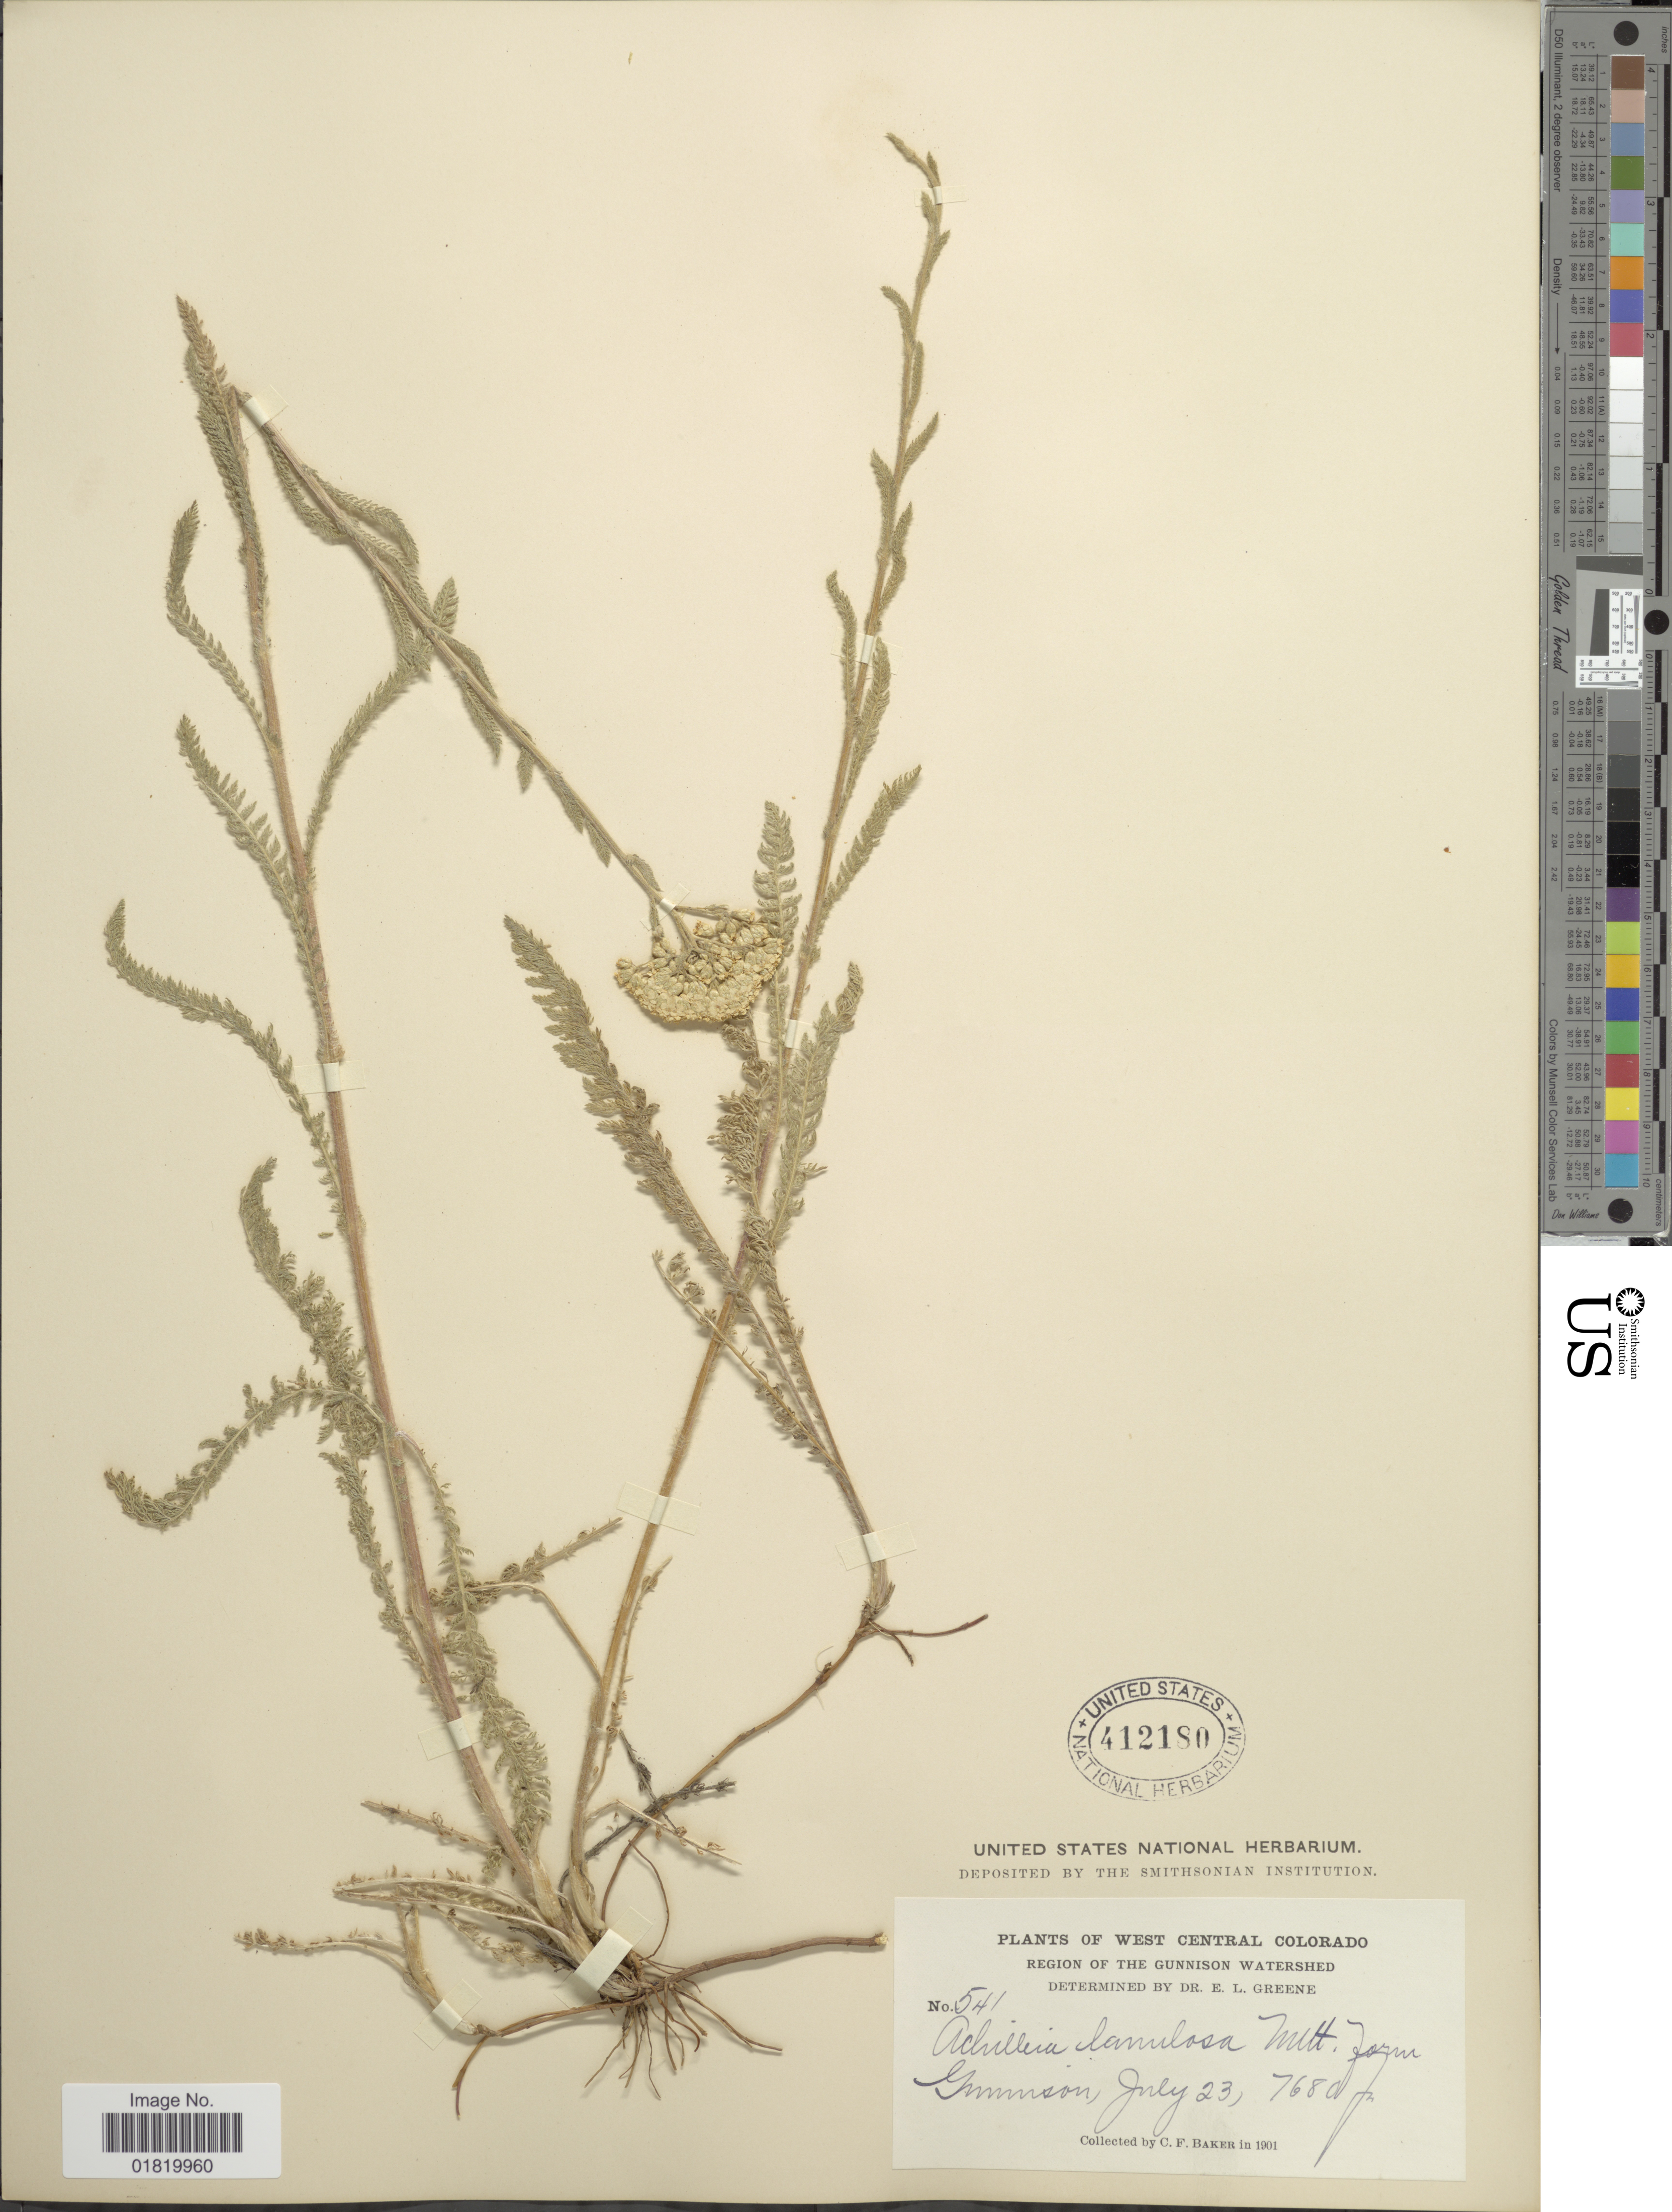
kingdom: Plantae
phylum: Tracheophyta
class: Magnoliopsida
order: Asterales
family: Asteraceae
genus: Achillea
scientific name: Achillea lanulosa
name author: Nutt.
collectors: C. F. Baker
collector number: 541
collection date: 1901-07-23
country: United States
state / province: Colorado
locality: West Central Colorado. Region of the Gunnison Watershed. Gunnison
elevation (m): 2341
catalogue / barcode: US 412180